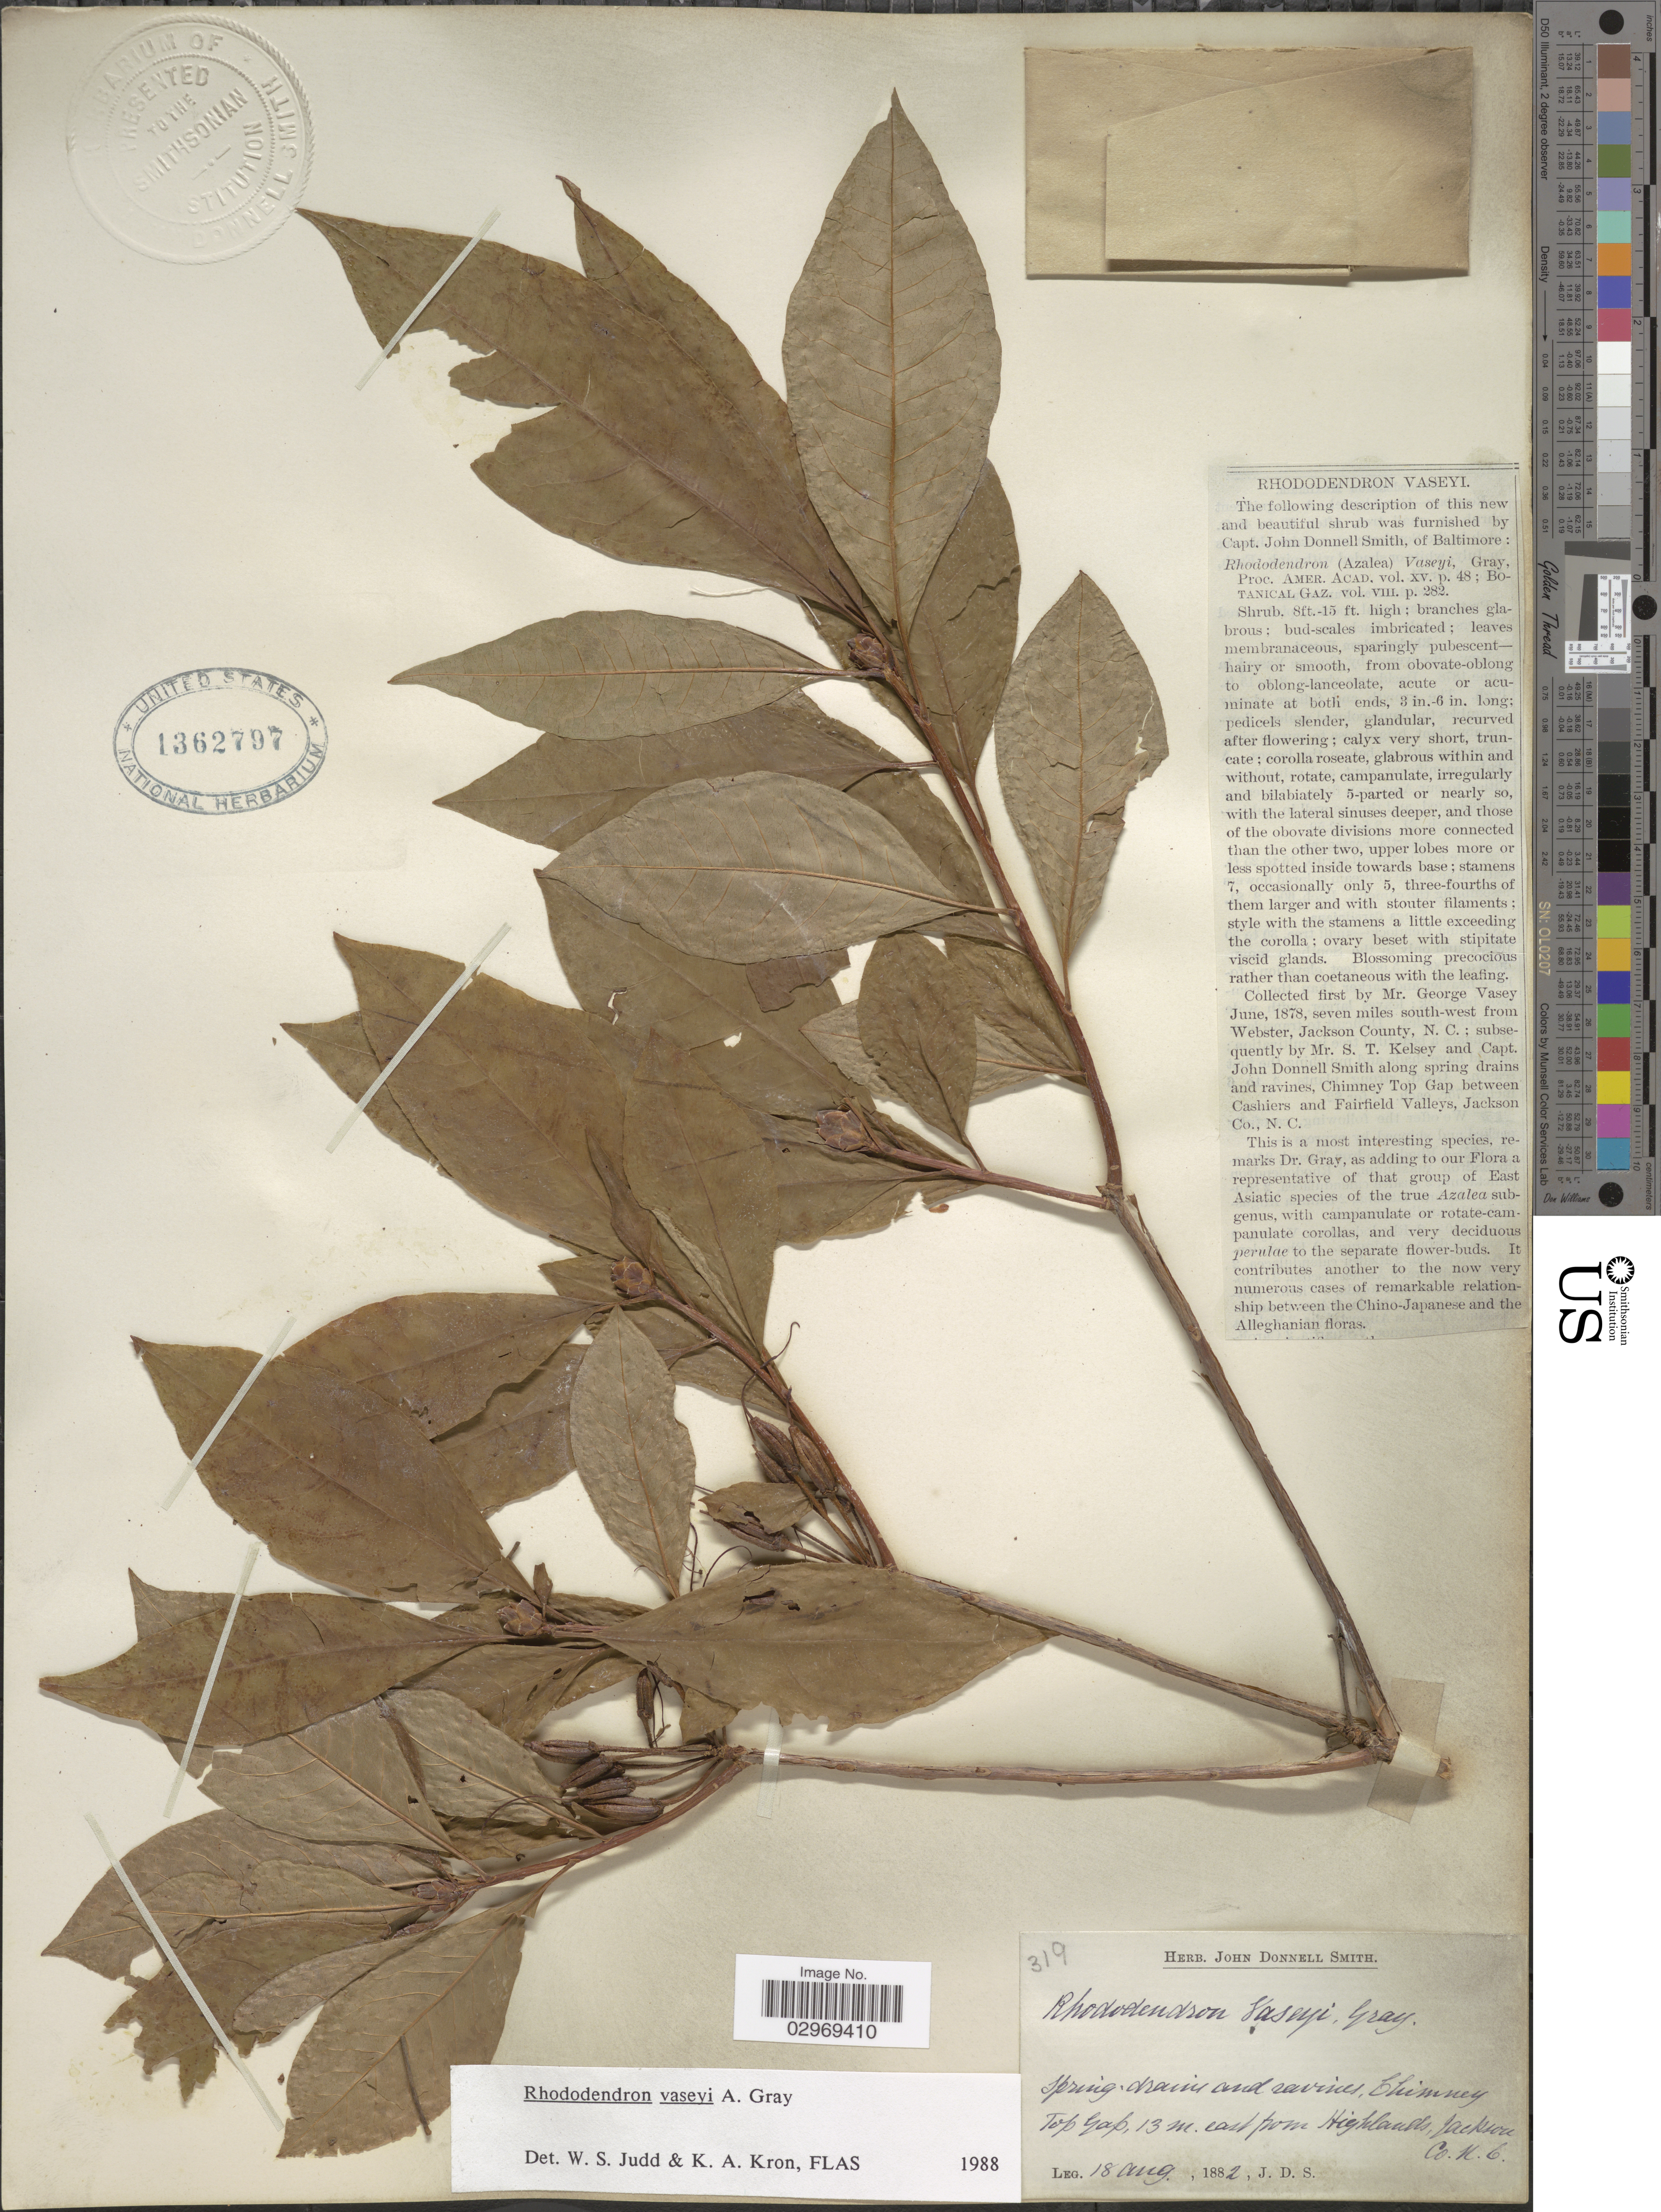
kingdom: Plantae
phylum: Tracheophyta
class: Magnoliopsida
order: Ericales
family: Ericaceae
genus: Rhododendron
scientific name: Rhododendron vaseyi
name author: A. Gray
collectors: J. Donnell Smith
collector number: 319?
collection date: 1882-08-18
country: United States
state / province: North Carolina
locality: Chimney Top Gap, 13 m. east from Highlands, Jackson Co.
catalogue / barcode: US 1362797